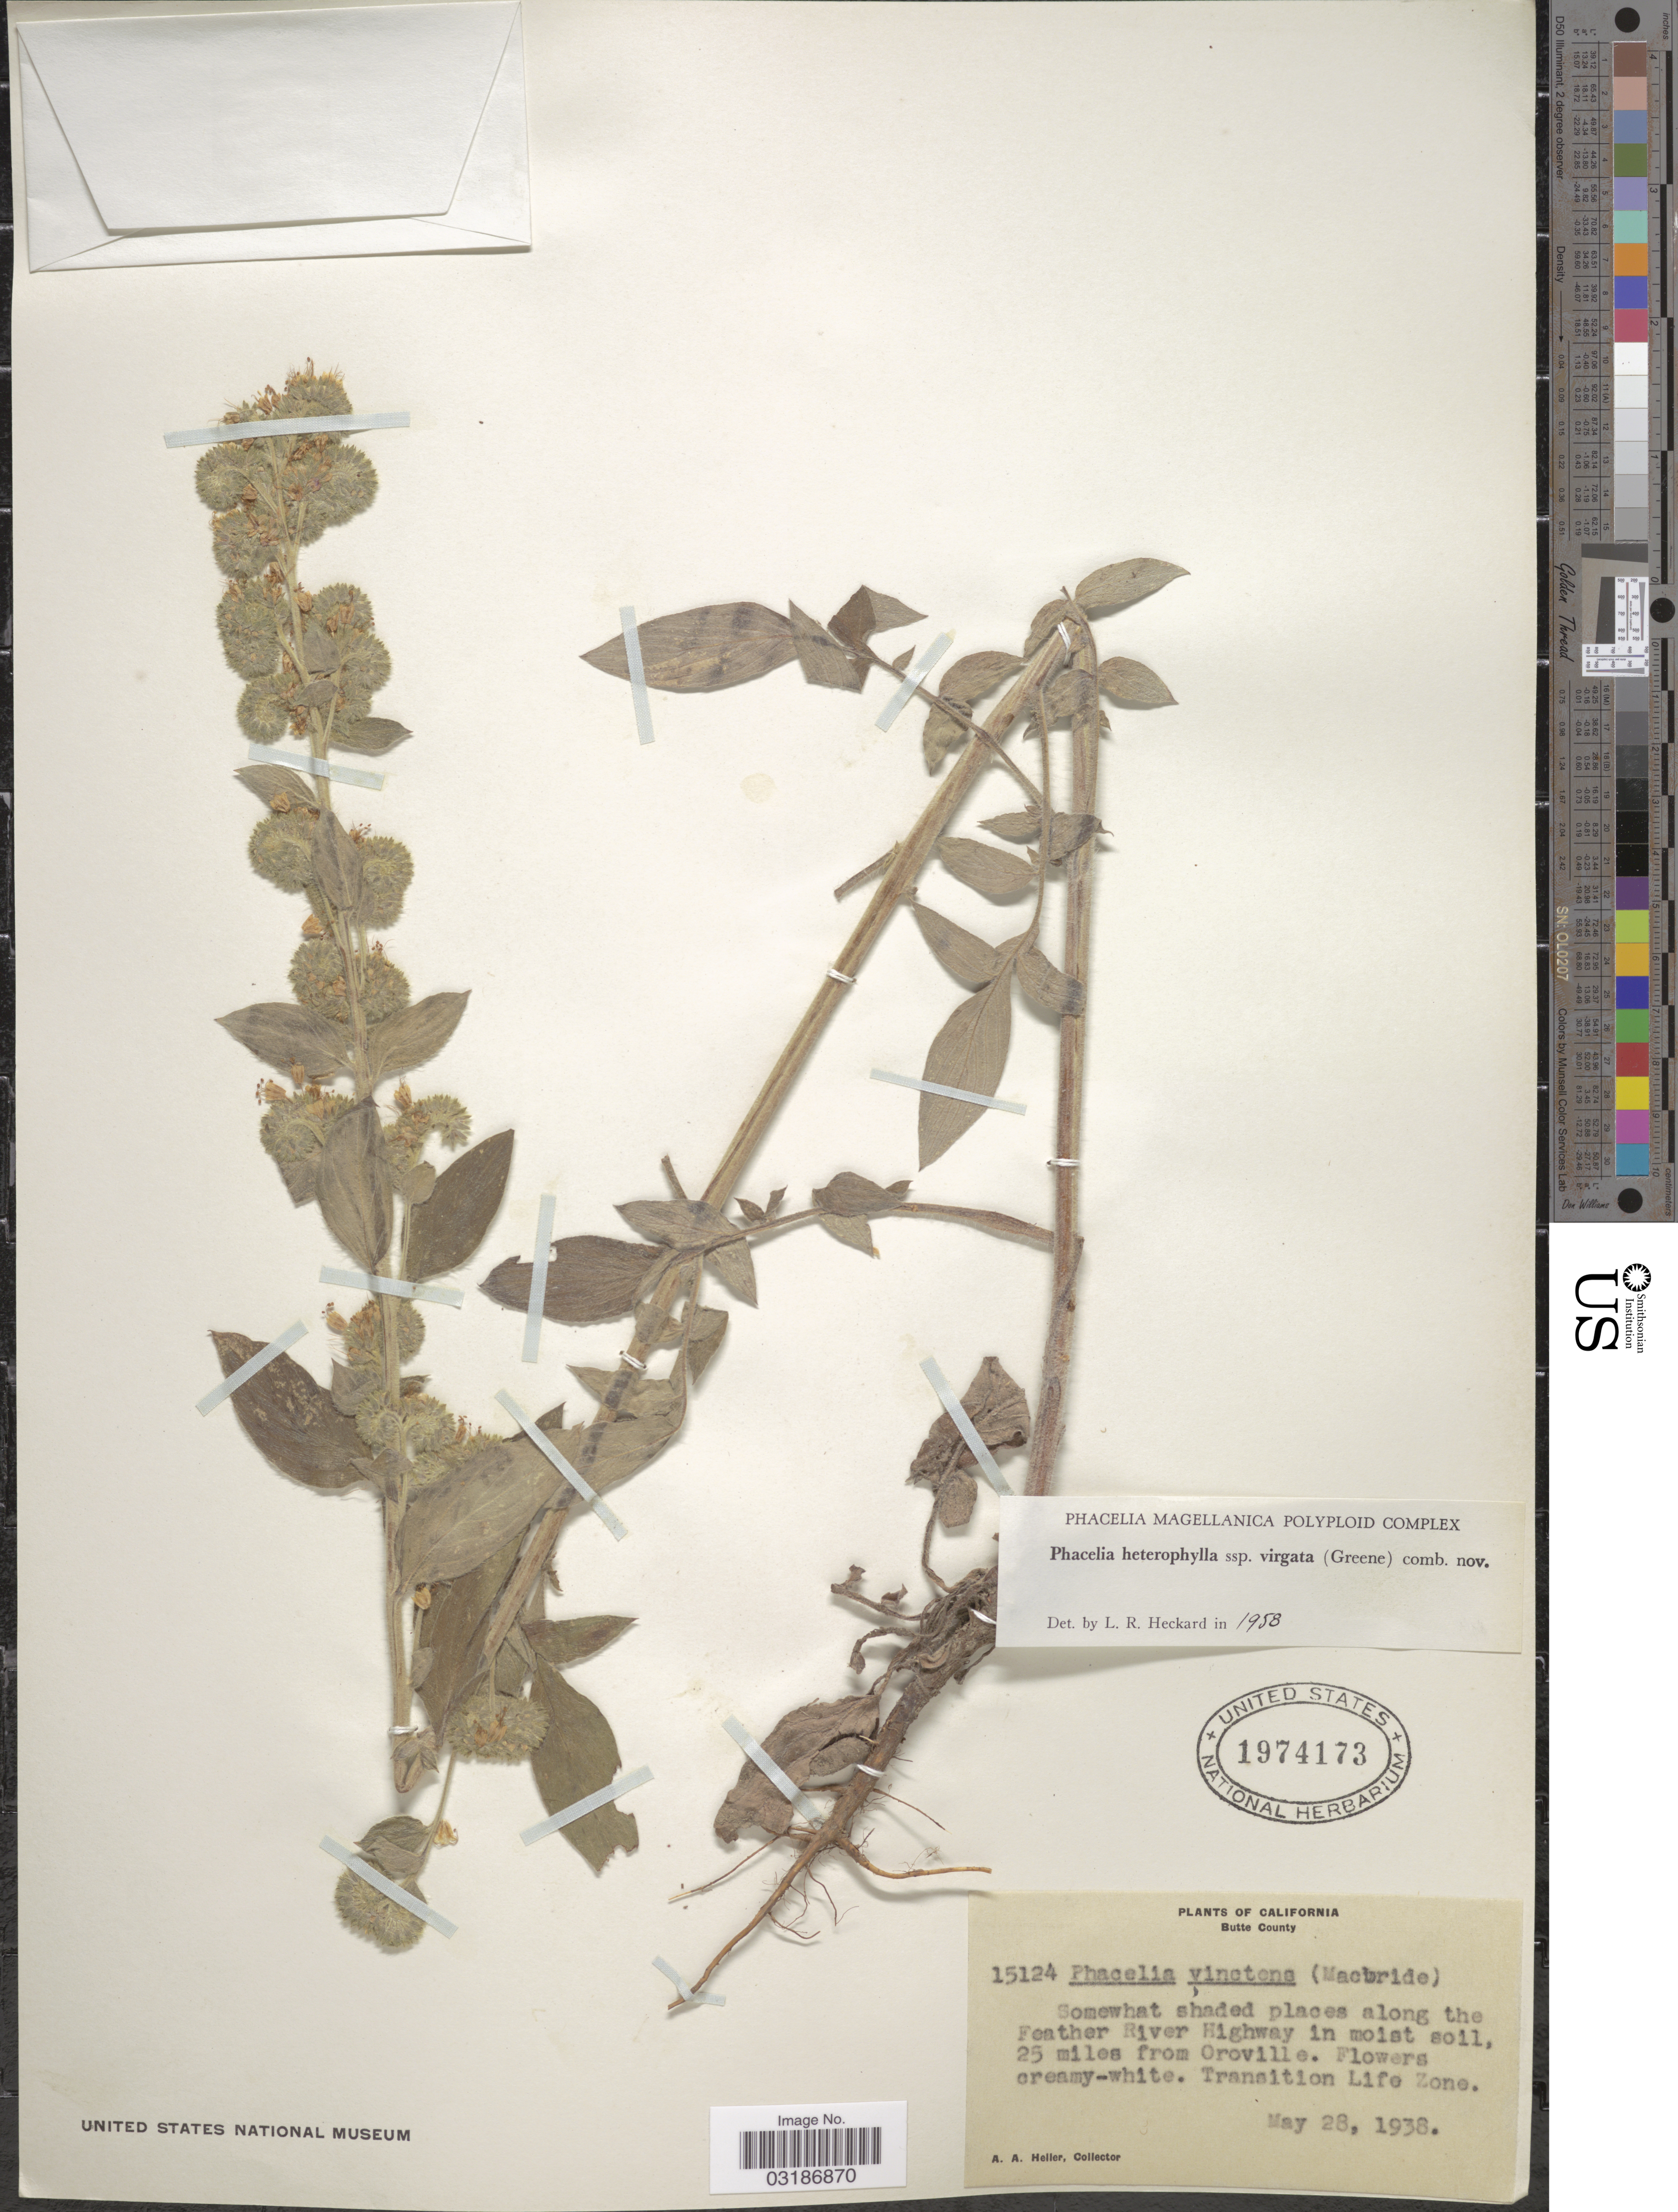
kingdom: Plantae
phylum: Tracheophyta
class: Magnoliopsida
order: Boraginales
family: Hydrophyllaceae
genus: Phacelia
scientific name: Phacelia heterophylla subsp. virgata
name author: (Greene) Heckard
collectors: A. A. Heller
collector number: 15124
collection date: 1938-05-28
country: United States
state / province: California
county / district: Butte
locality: Butte County. Somewhat shaded places along the Feather River Highway in moist soil, 25 miles from Oroville. Transition Life Zone.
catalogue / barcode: US 1974173